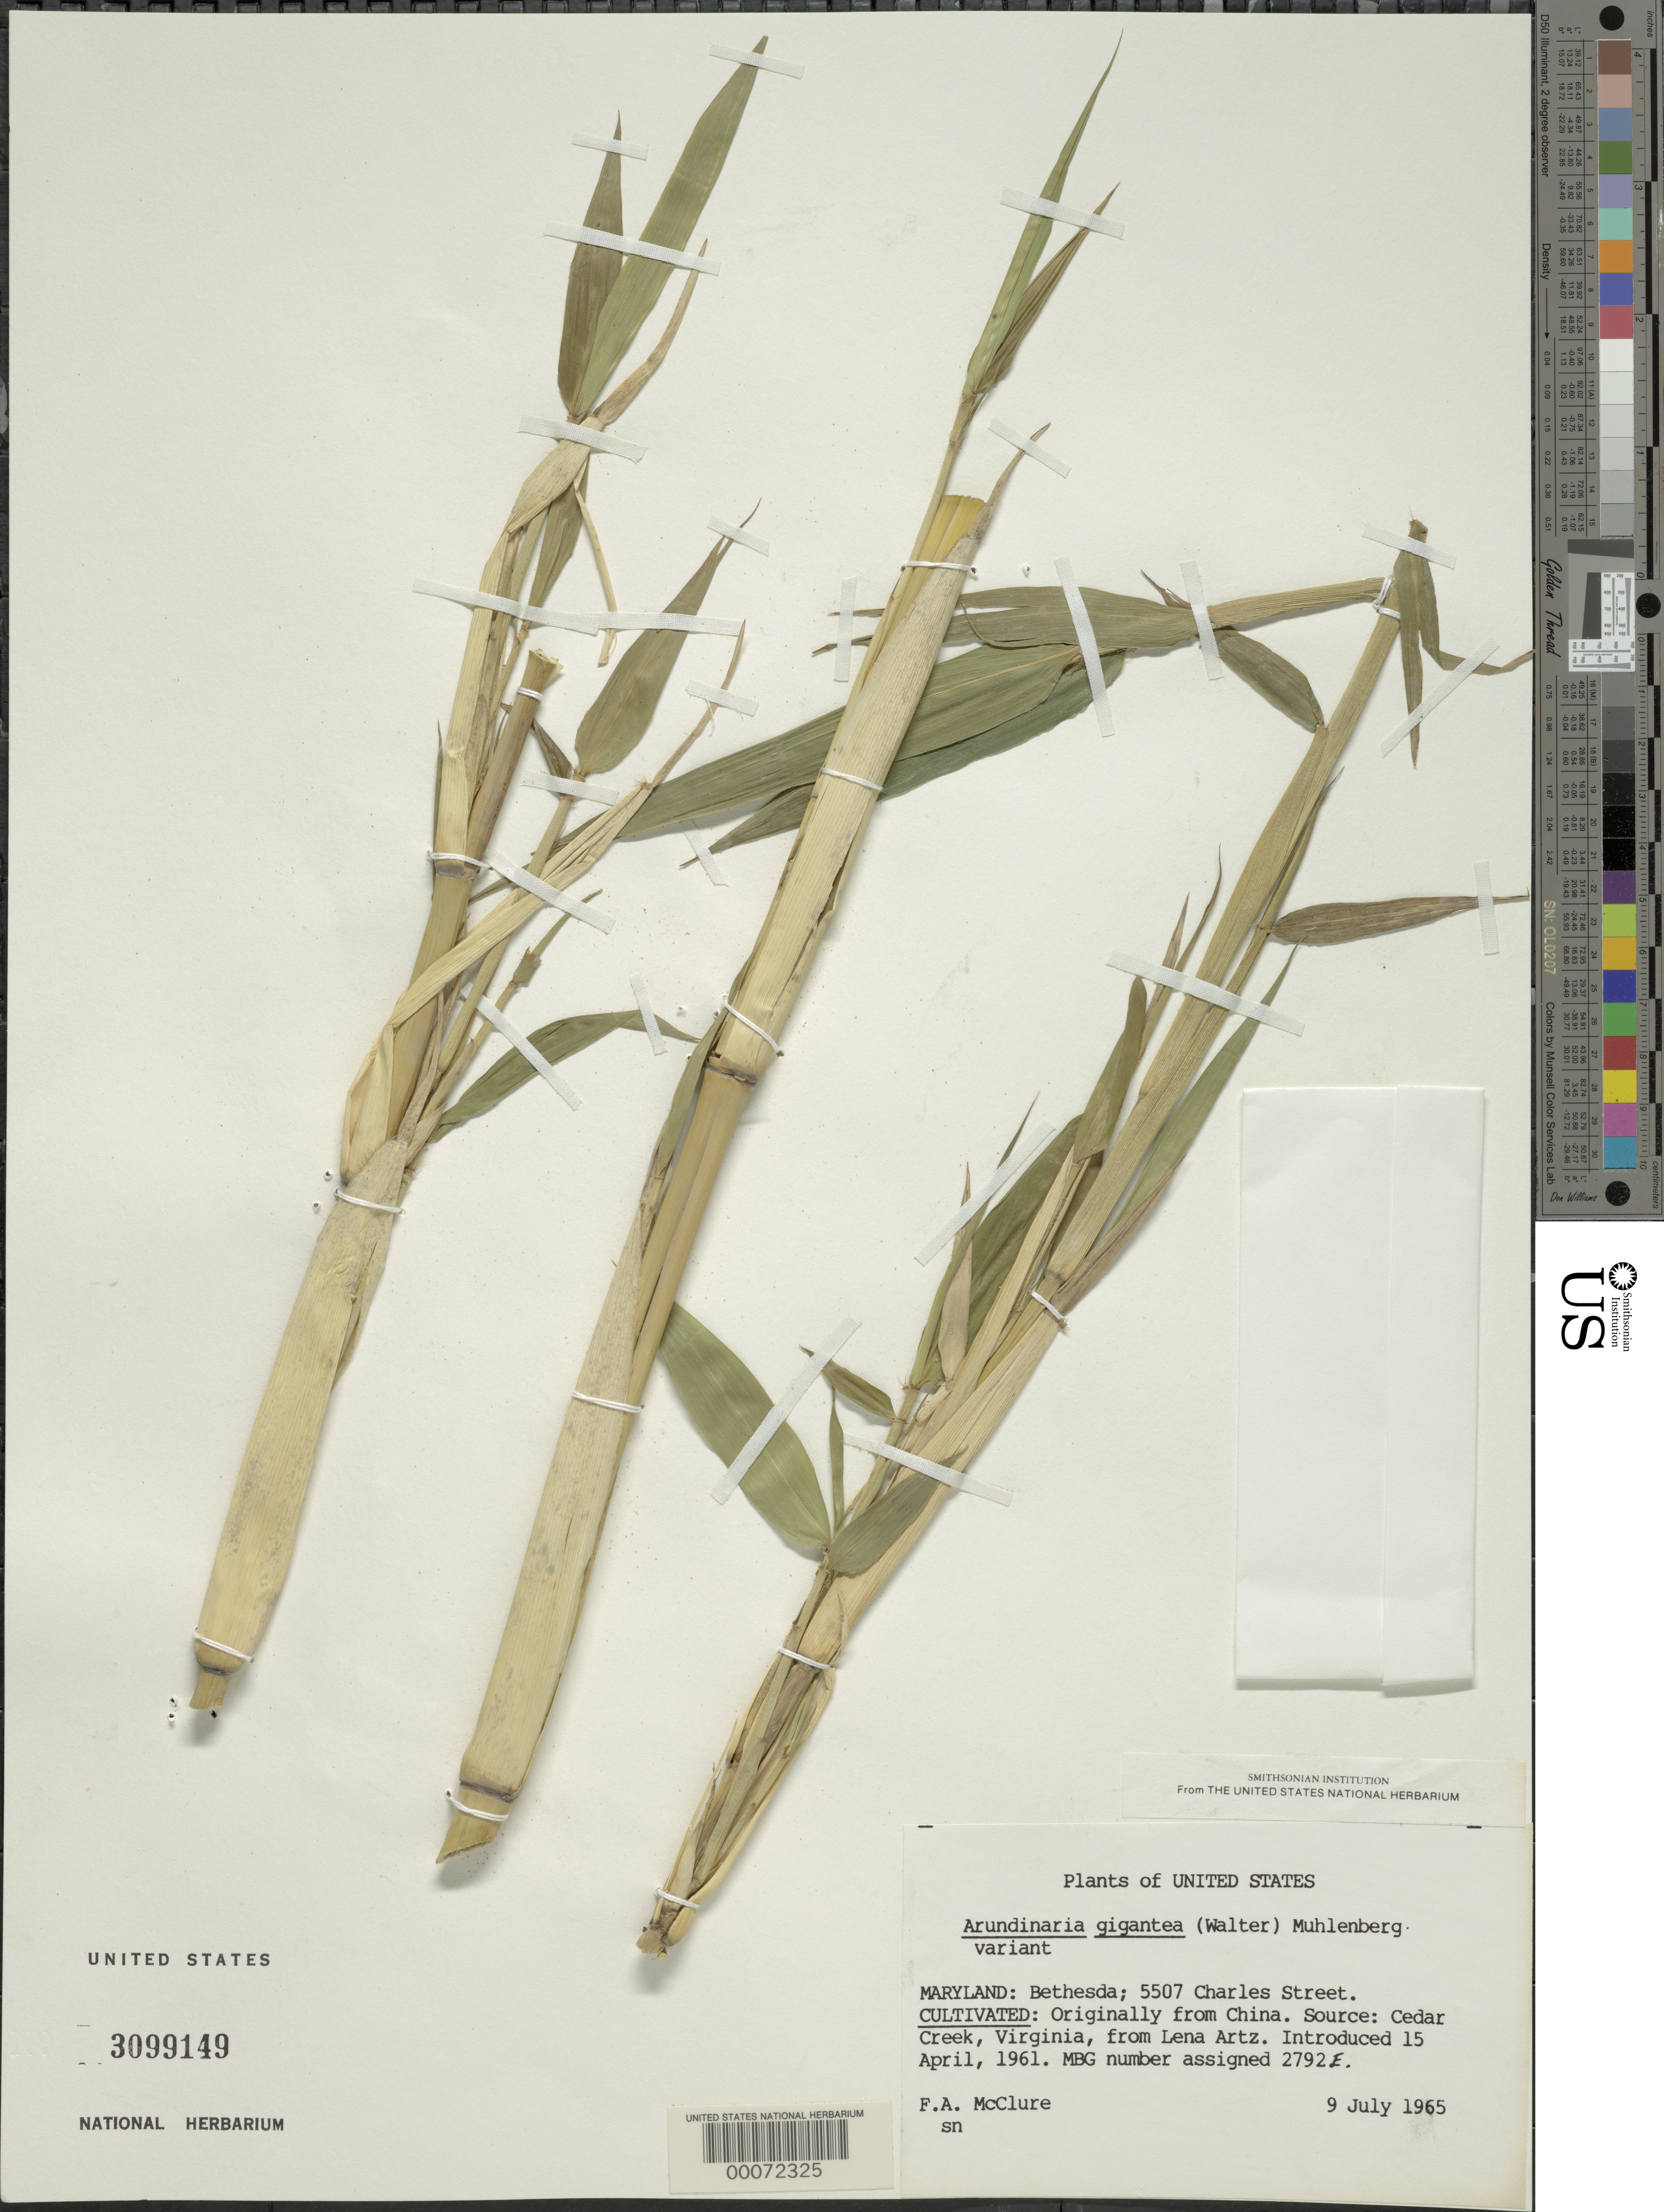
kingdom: Plantae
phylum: Tracheophyta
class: Liliopsida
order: Poales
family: Poaceae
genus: Arundinaria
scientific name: Arundinaria gigantea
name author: (Walter) Muhl.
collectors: F. A. McClure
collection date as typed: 09 Jul 1965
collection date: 1965-07-09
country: United States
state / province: Maryland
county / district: Montgomery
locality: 5507 Charles Street, Bethesda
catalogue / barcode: US 3099149